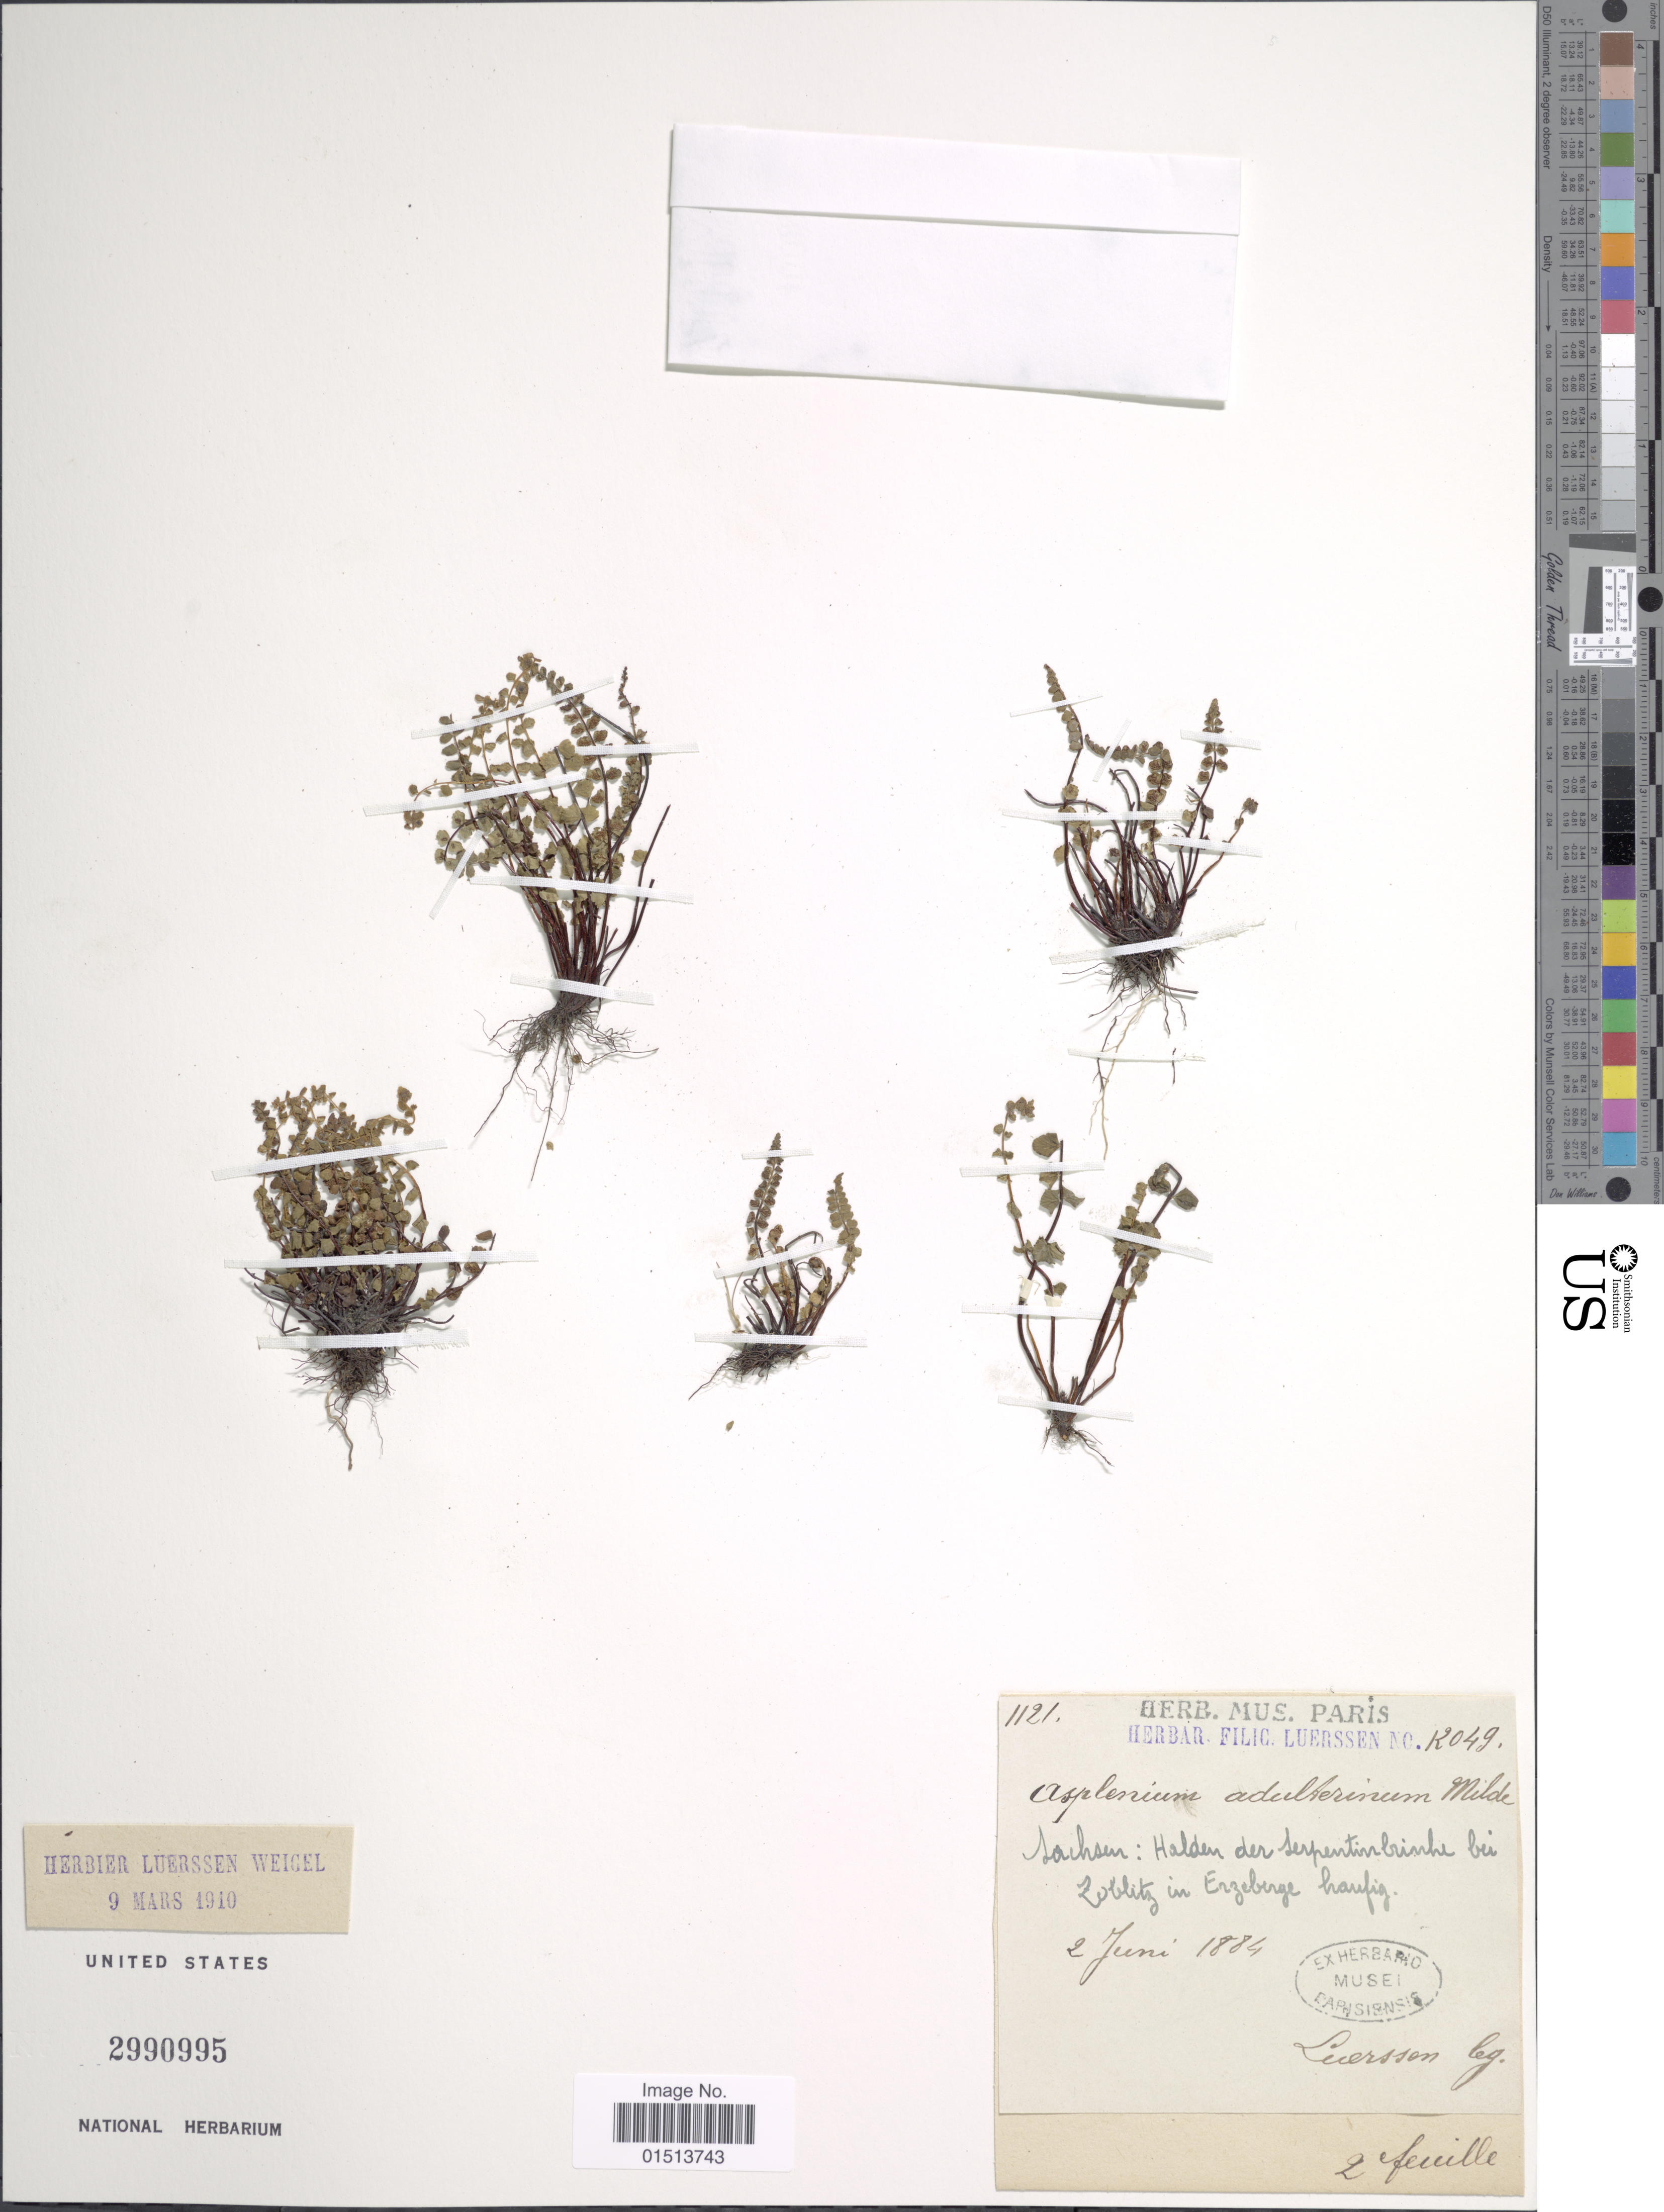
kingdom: Plantae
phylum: Tracheophyta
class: Polypodiopsida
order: Polypodiales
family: Aspleniaceae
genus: Asplenium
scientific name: Asplenium adulterinum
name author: Milde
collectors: Luerssen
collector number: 1121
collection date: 1884-06-02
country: Germany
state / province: Sachsen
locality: Halden der Serpentinbrinhe bei Zoblitz in Erzebirge haufig.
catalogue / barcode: US 2990995